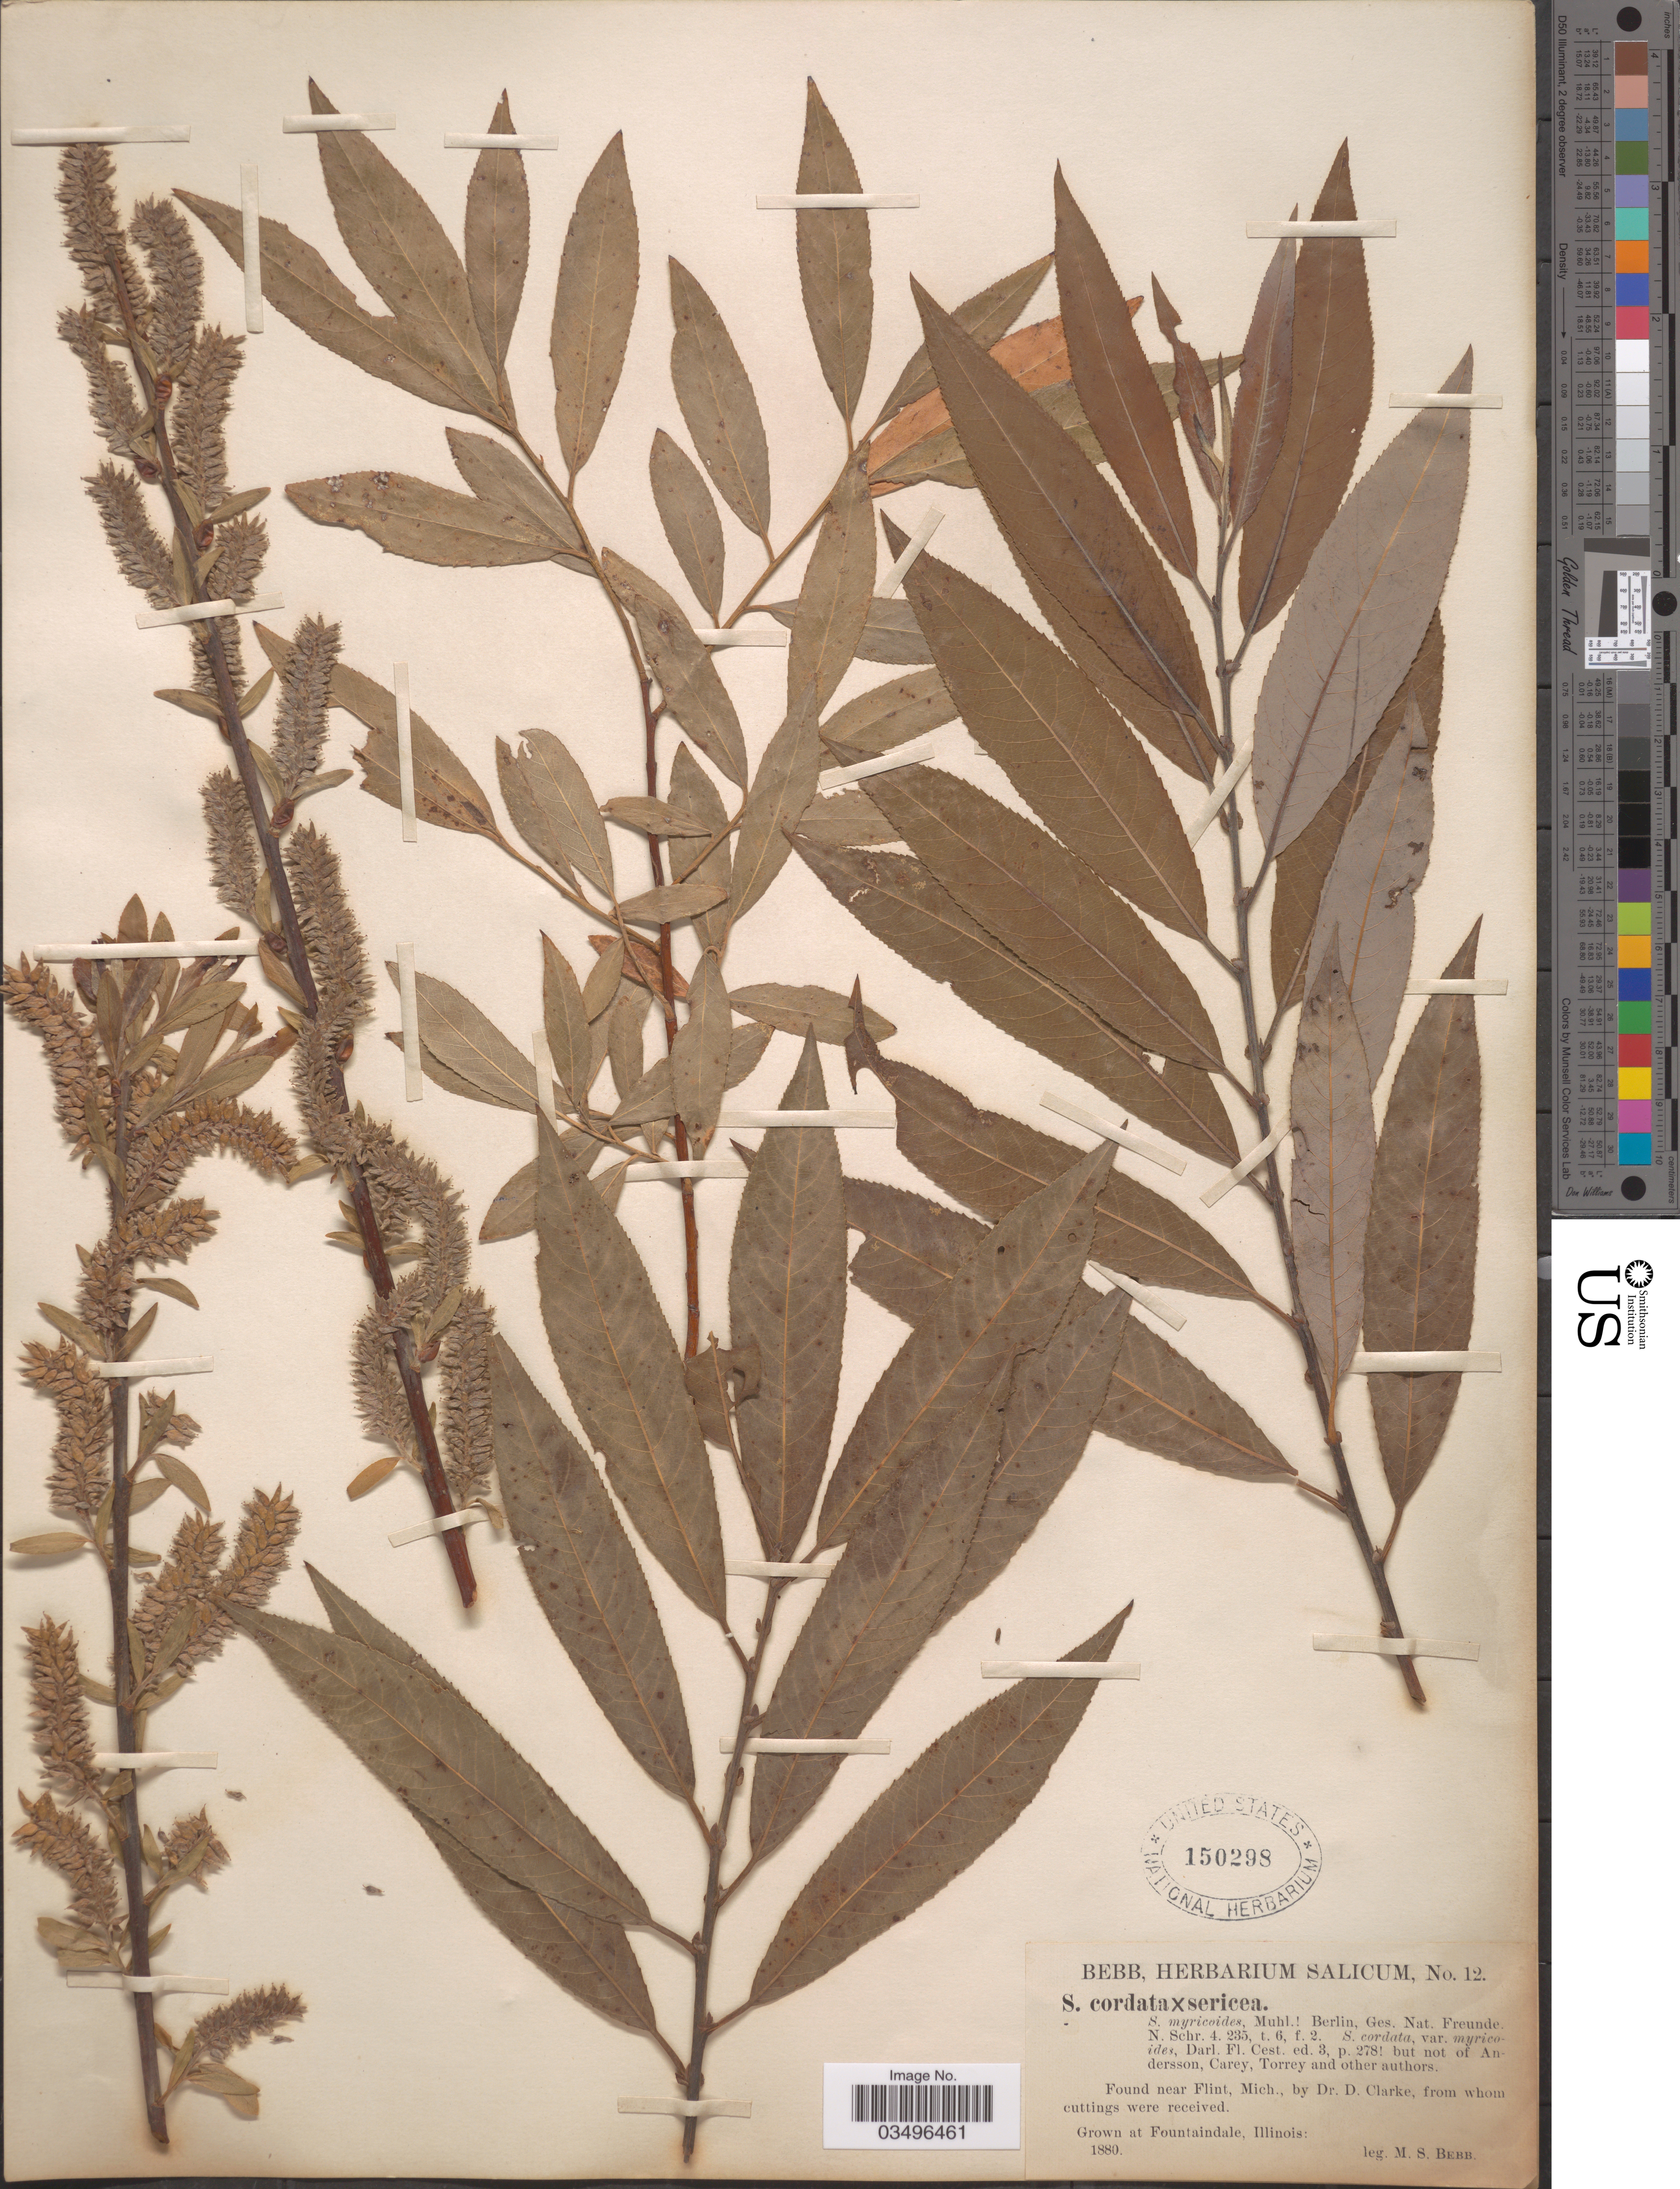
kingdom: Plantae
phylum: Tracheophyta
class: Magnoliopsida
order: Malpighiales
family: Salicaceae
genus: Salix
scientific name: Salix cordata x S. sericea Marshall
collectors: M. Bebb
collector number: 12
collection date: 1880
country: United States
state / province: Illinois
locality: Grown at Fountaindale.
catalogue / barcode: US 150298